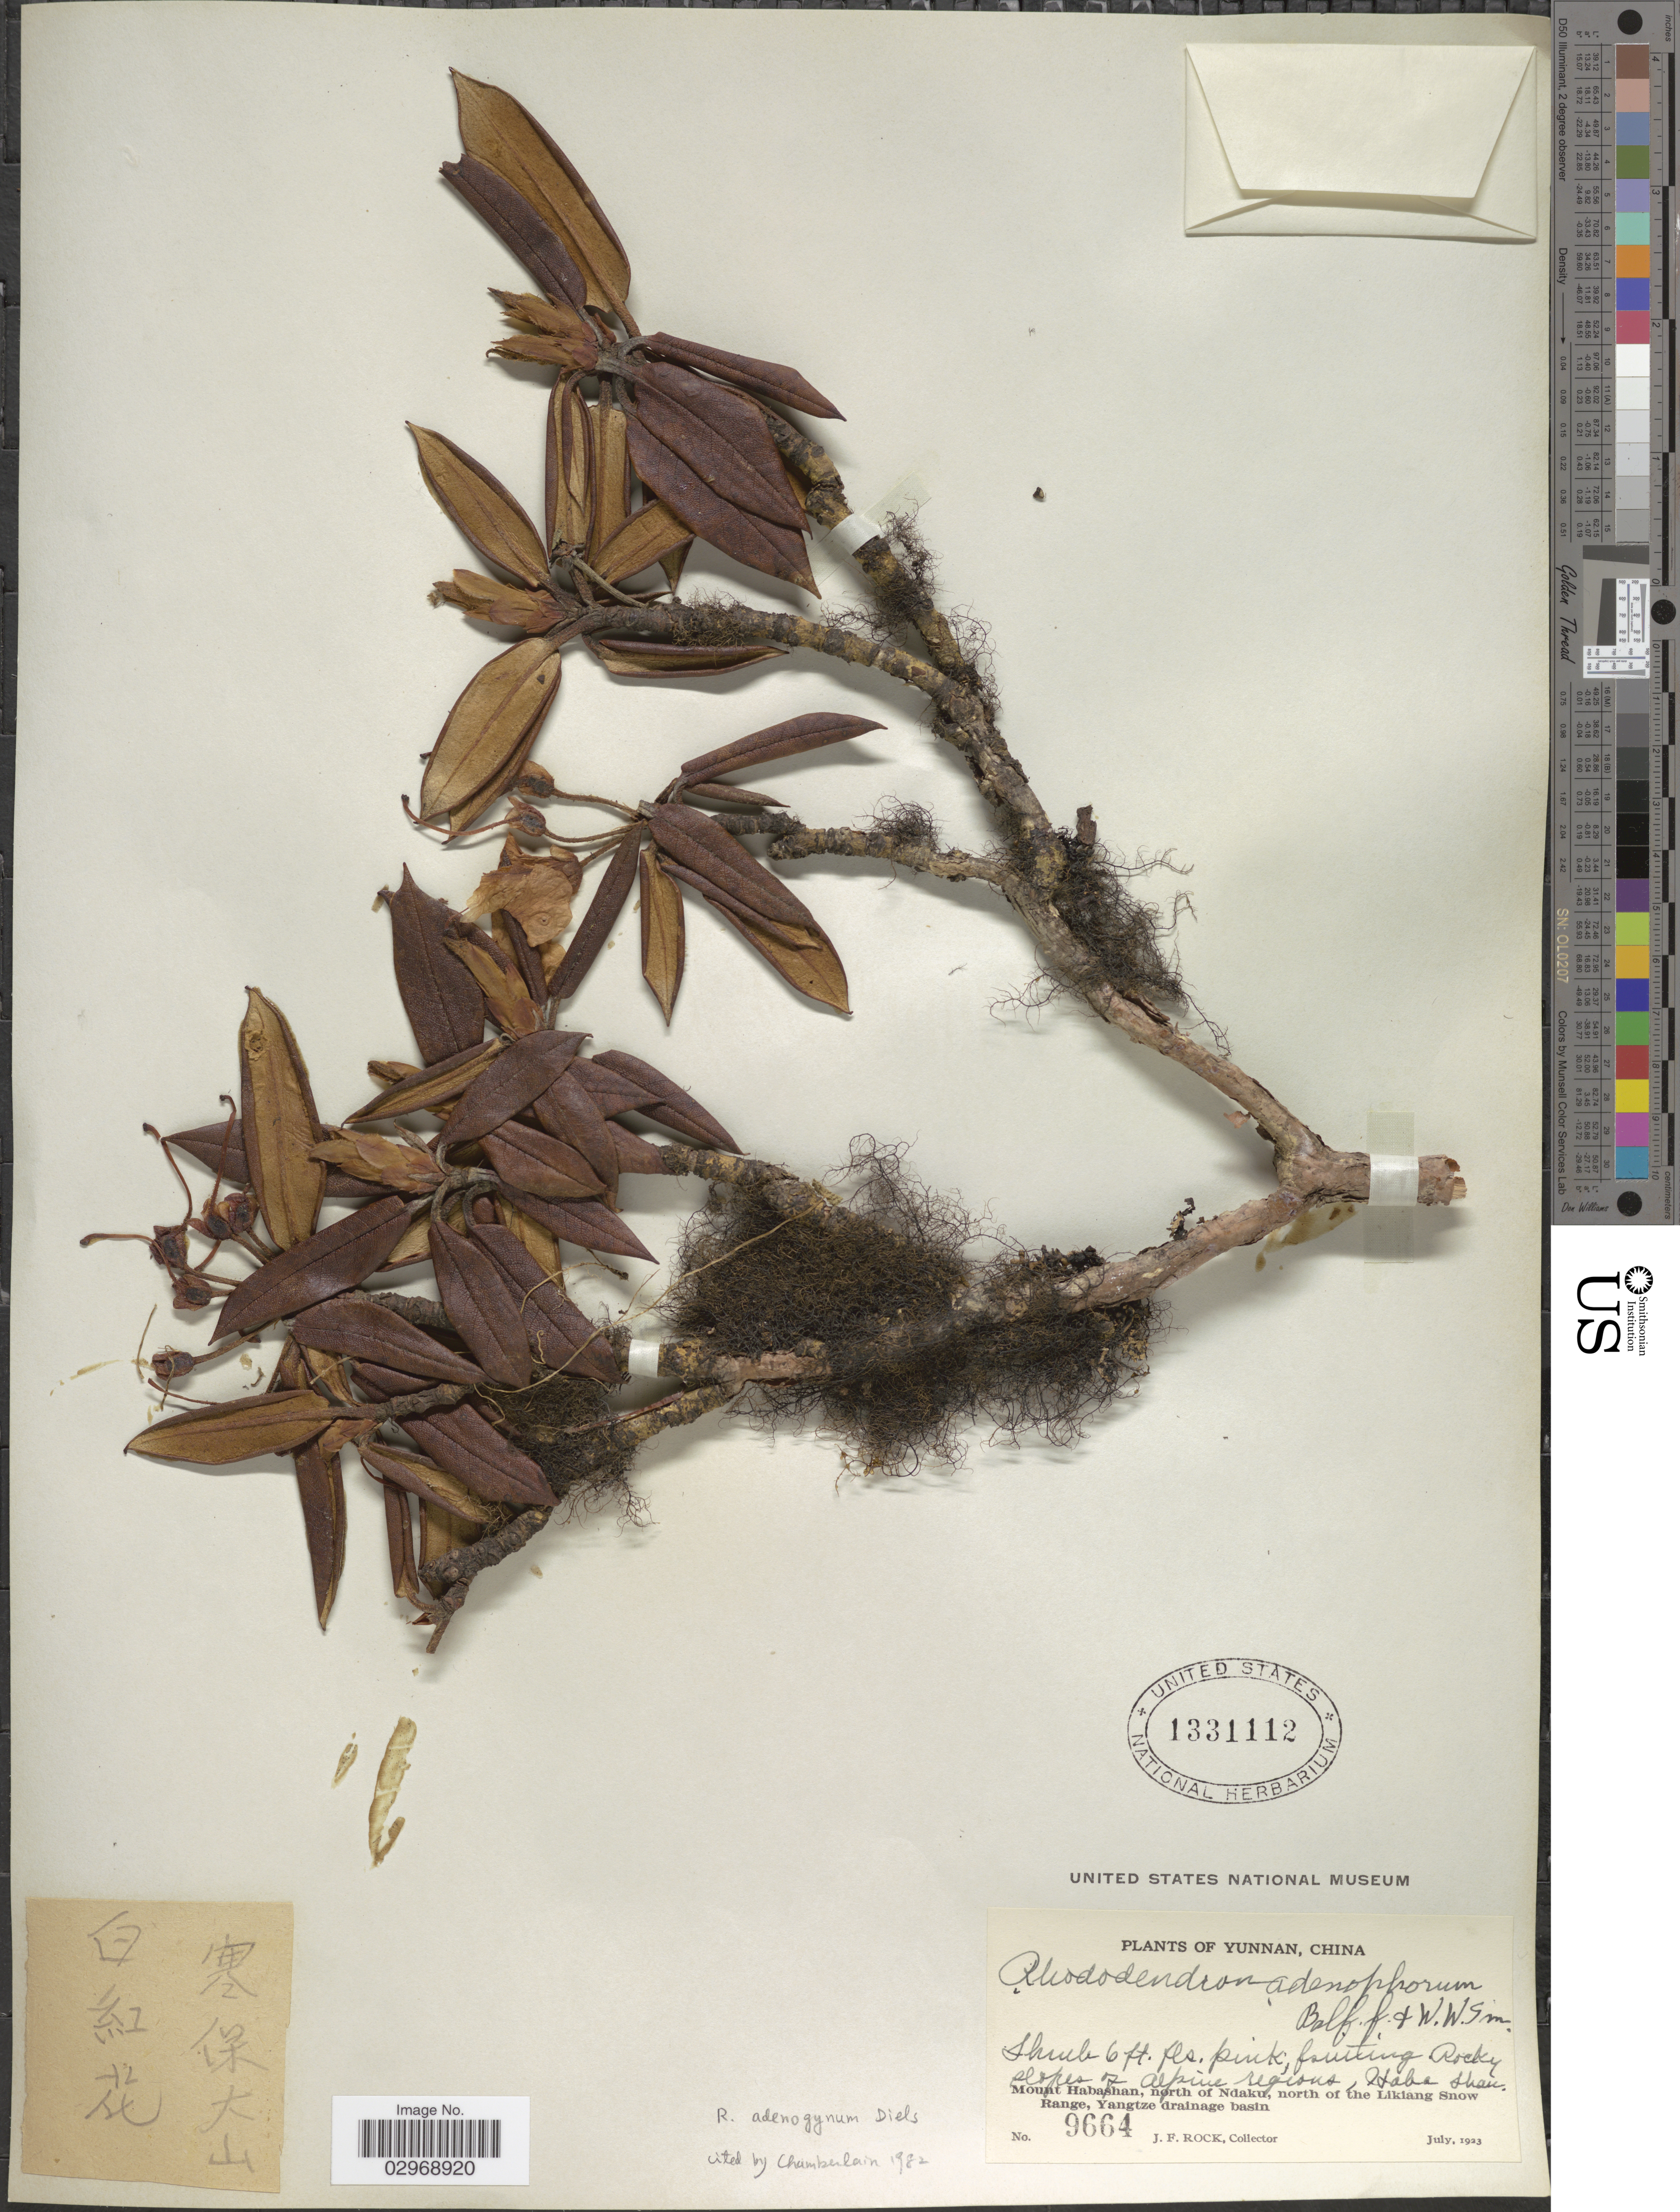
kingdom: Plantae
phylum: Tracheophyta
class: Magnoliopsida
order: Ericales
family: Ericaceae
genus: Rhododendron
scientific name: Rhododendron adenogynum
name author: Diels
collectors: J. Rock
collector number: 9664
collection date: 1923-07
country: China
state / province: Yunnan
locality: Rocky slopes of Alpine regions, Haba shan. Mount Habashan, north of Ndaku, north of the Likiang Snow Range, Yangtze drainage basin.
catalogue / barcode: US 1331112